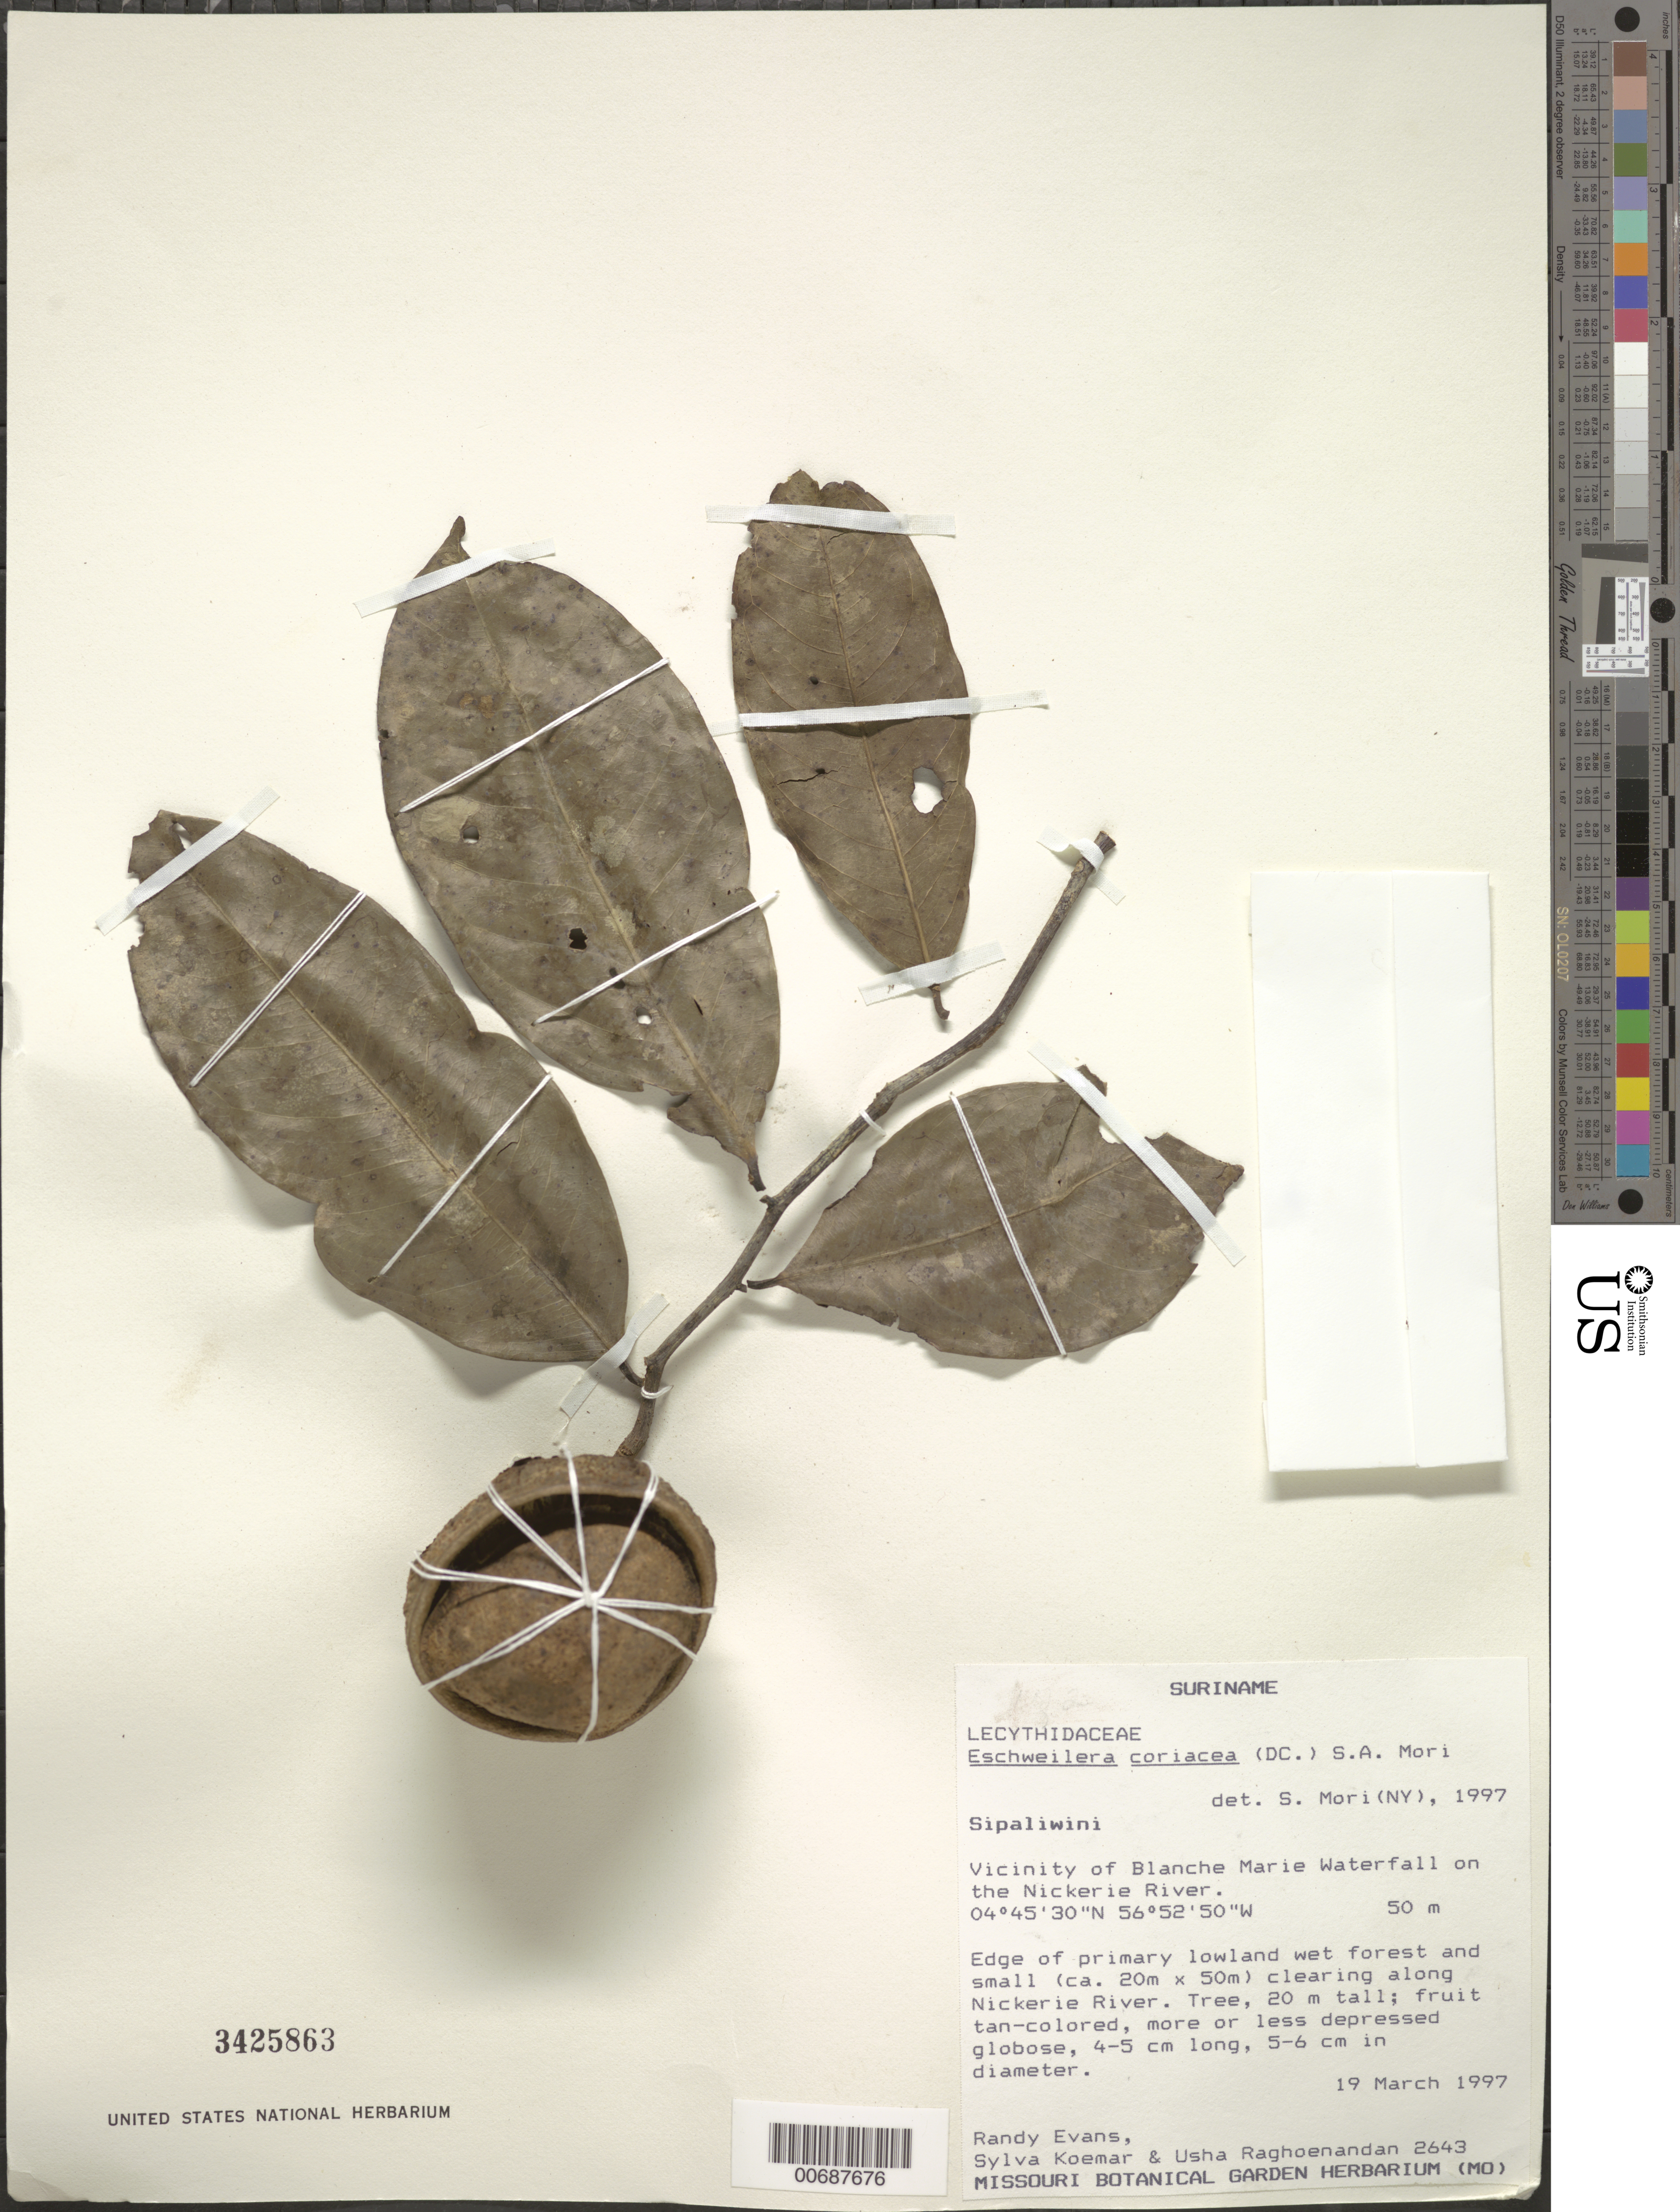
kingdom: Plantae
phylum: Tracheophyta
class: Magnoliopsida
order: Ericales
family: Lecythidaceae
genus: Eschweilera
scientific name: Eschweilera coriacea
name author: (DC.) S.A. Mori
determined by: Mori, Scott A.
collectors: R. Evans, S. Koemar & U. Raghoenandan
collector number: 2643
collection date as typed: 19-Mar-97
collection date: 1997-03-19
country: Suriname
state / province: Sipaliwini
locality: Blanche Marie Waterfall, vic., on Nickerie R.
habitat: Edge of primary lowland wet forest and small (ca. 20m x 50m) clearing along Nickerie River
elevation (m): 50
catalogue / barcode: US 3425863